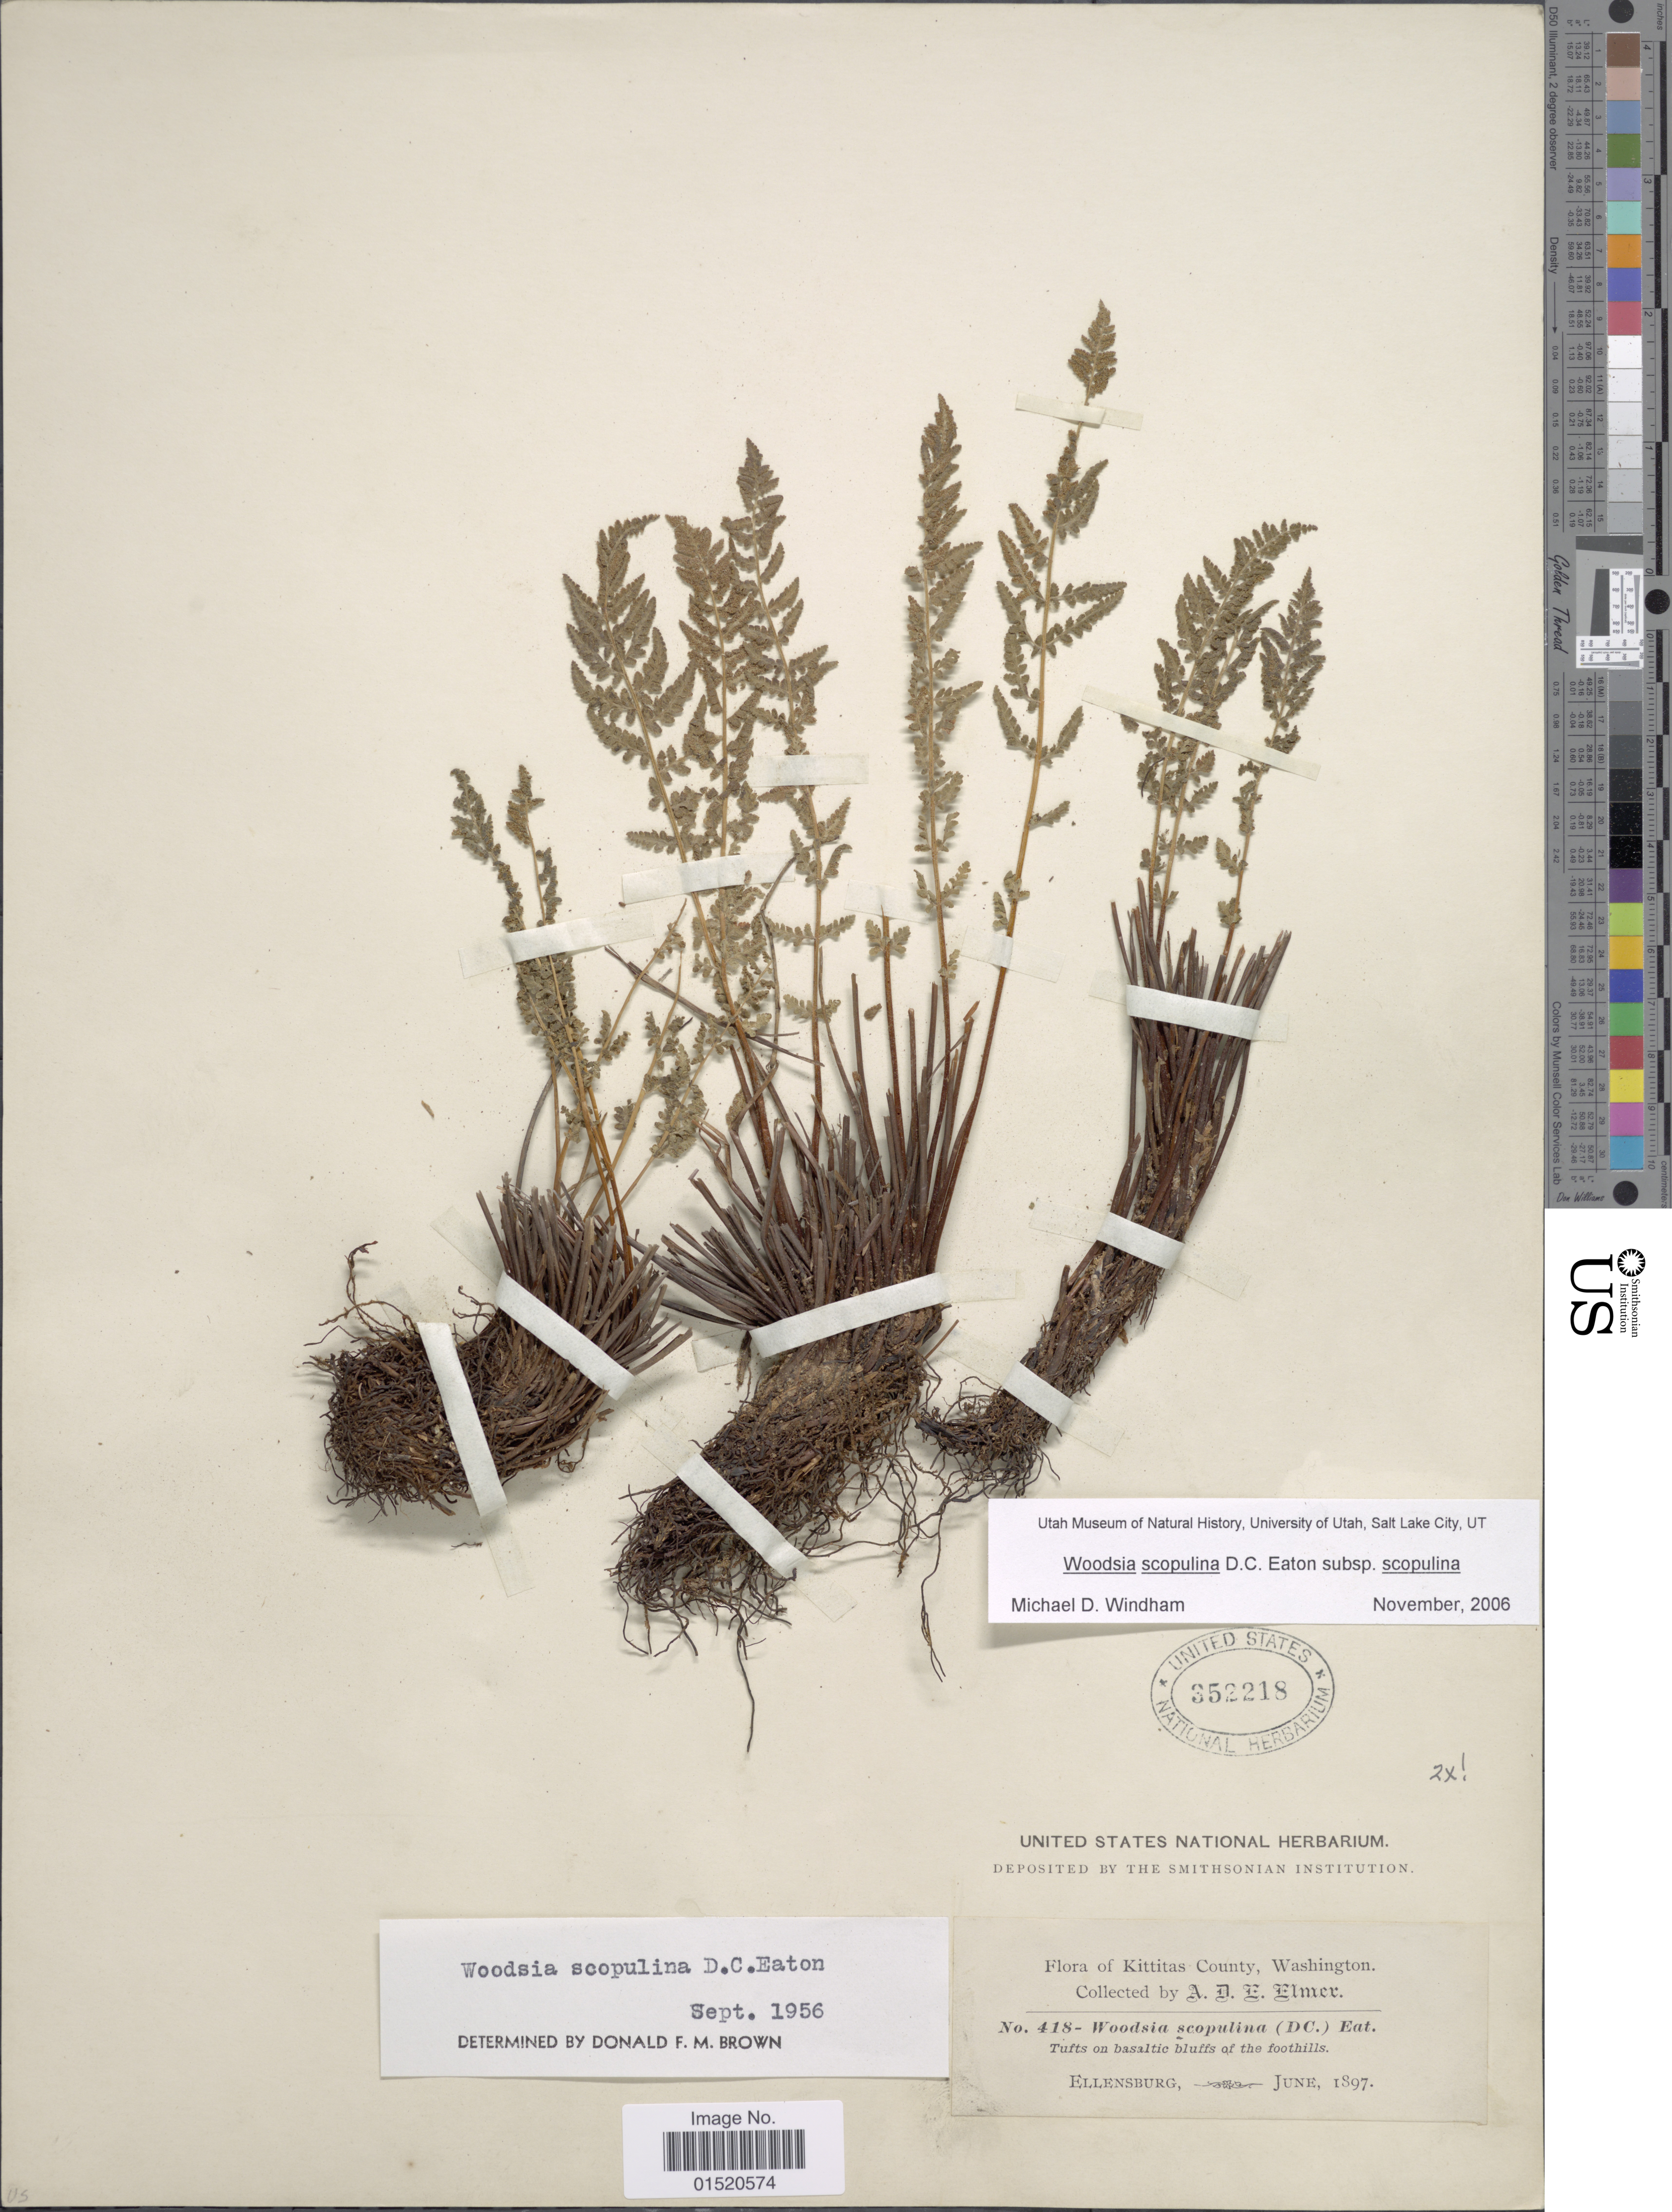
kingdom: Plantae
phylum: Tracheophyta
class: Polypodiopsida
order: Polypodiales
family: Woodsiaceae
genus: Woodsia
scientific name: Woodsia scopulina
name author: D.C. Eaton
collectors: A. D. E. Elmer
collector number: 418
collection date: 1897-06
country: United States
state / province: Washington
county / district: Kittitas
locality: Kittitas County, Tuft on basaltic bluffs of the foothills, Ellensburg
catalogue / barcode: US 352218